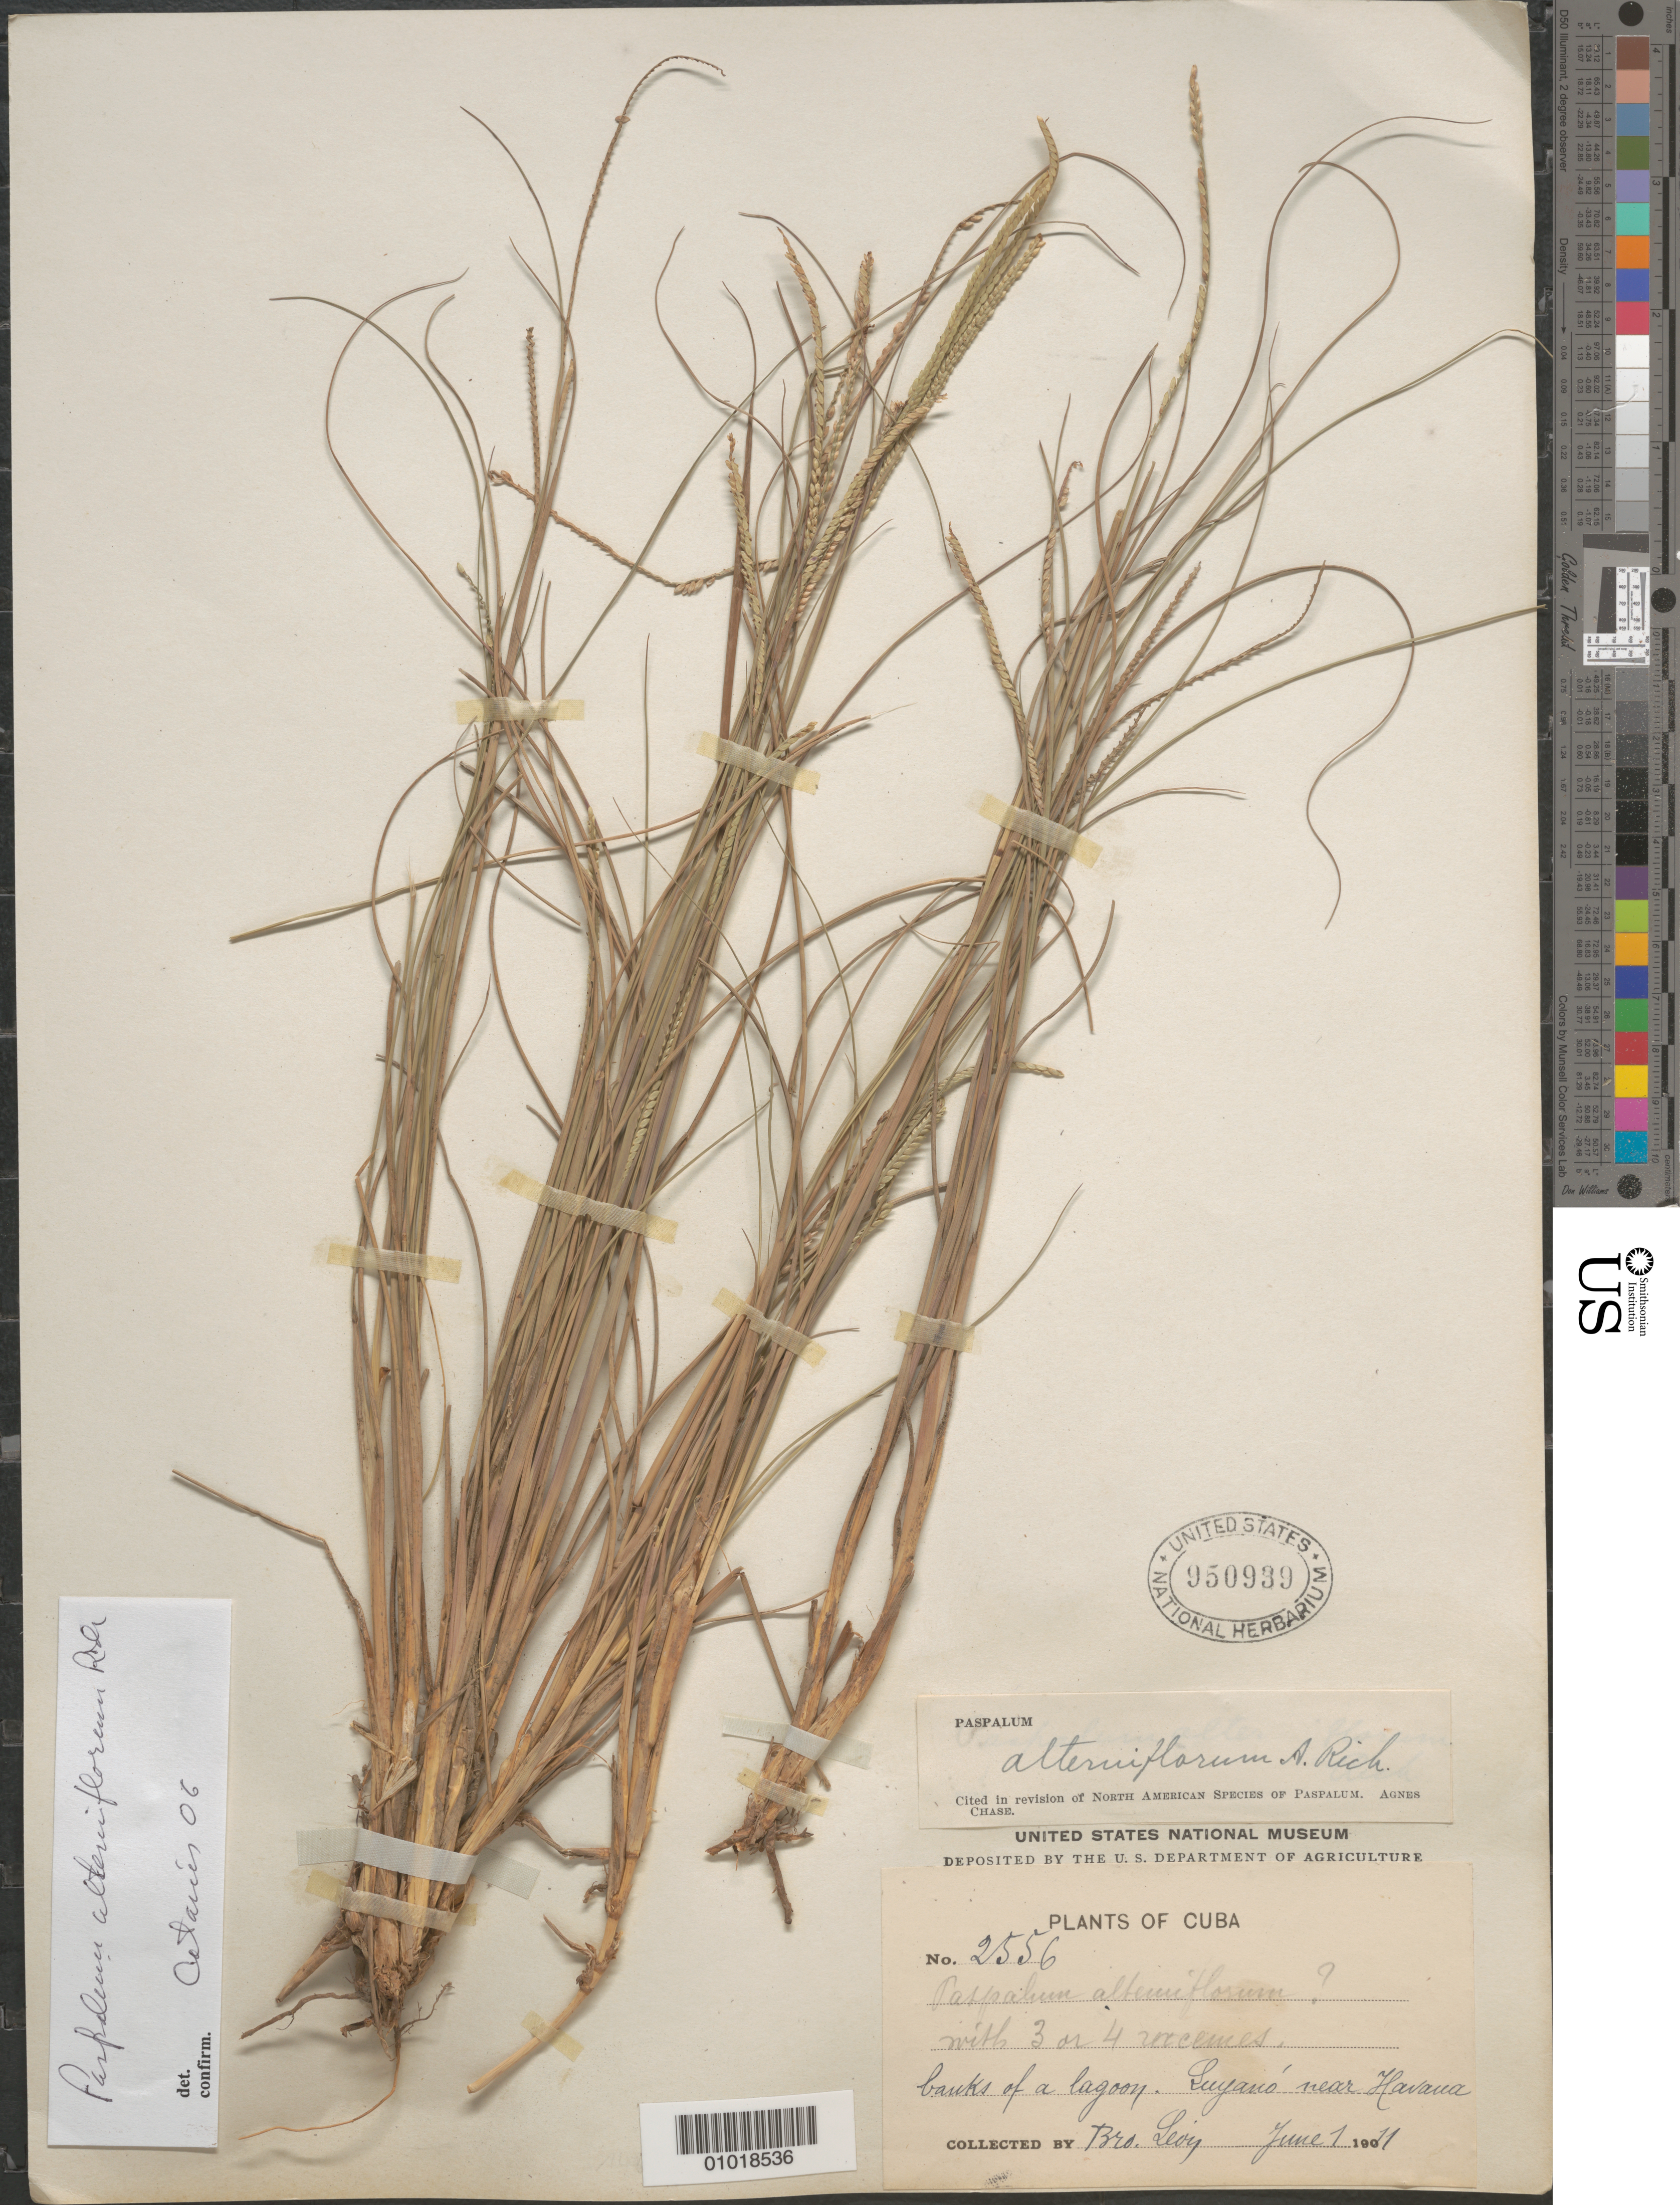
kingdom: Plantae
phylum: Tracheophyta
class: Liliopsida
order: Poales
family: Poaceae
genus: Paspalum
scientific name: Paspalum alterniflorum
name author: A. Rich.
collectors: Bro. León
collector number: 2556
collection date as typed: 01 May 1911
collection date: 1911-05-01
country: Cuba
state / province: La Habana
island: Cuba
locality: [Rio] Luyano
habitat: banks of a lagoon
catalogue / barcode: US 950939